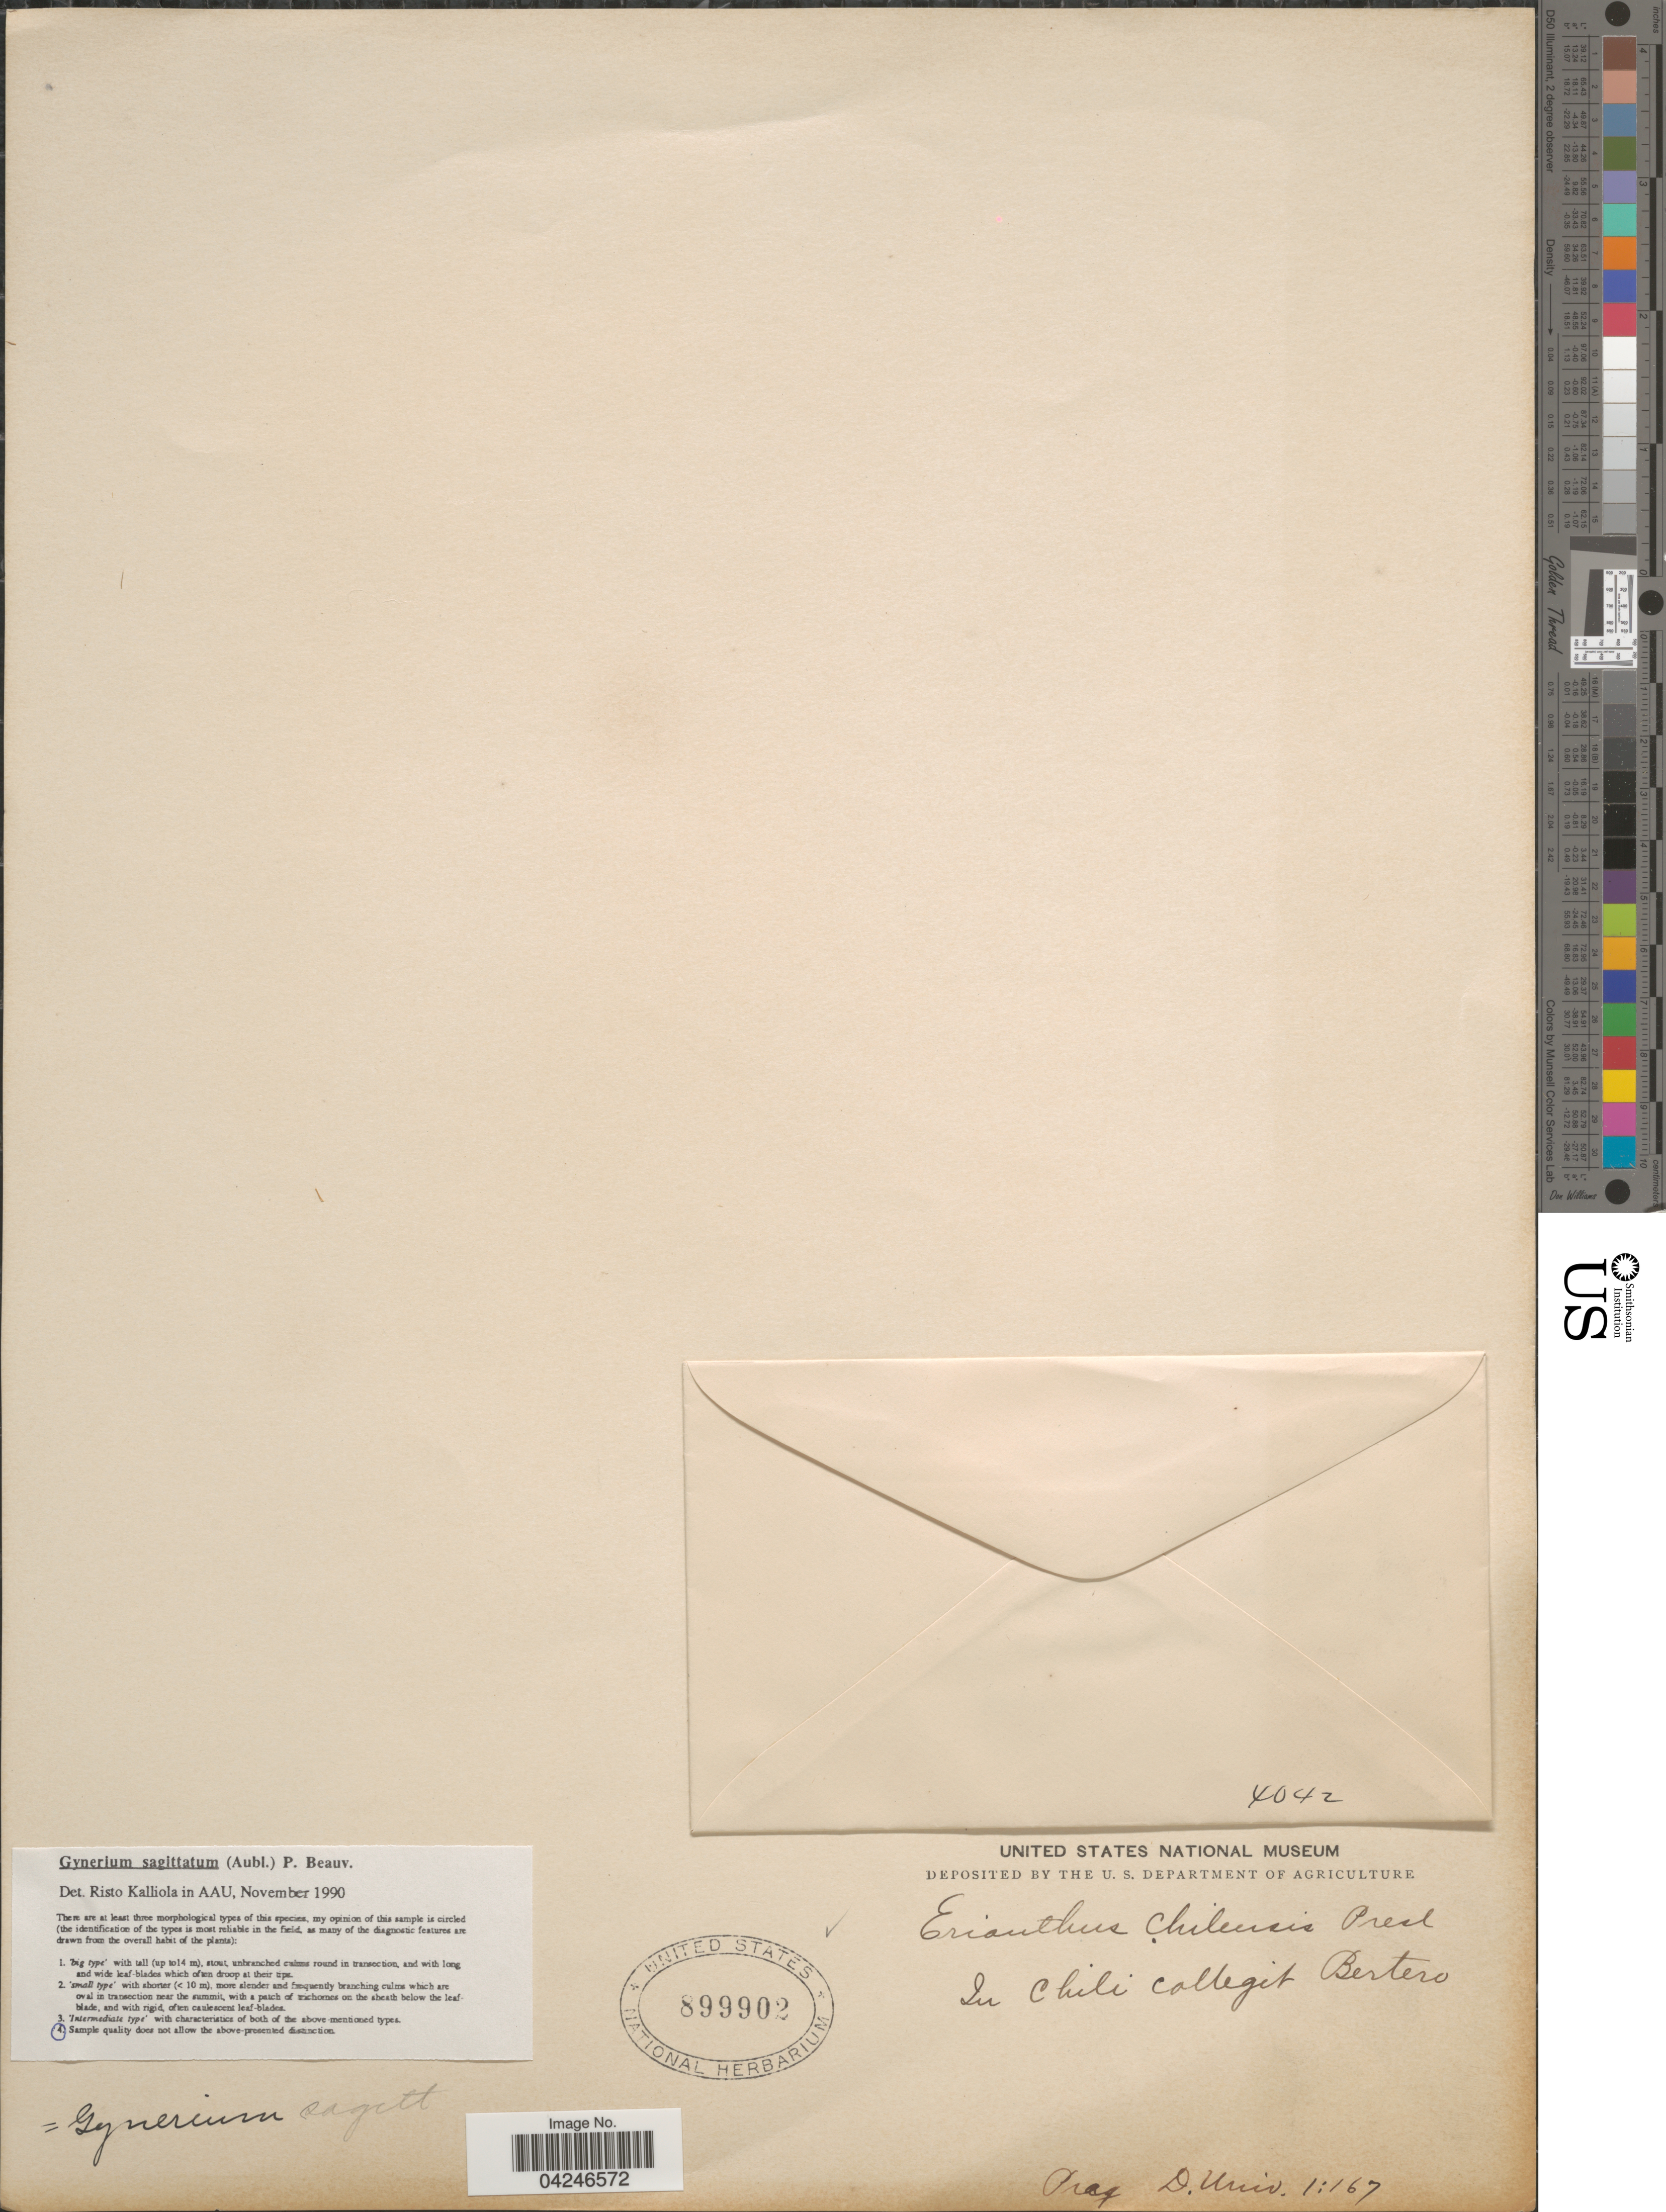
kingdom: Plantae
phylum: Tracheophyta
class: Liliopsida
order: Poales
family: Poaceae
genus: Gynerium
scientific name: Gynerium sagittatum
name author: (Aubl.) P. Beauv.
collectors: Bertero, --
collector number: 4042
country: Chile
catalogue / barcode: US 899902